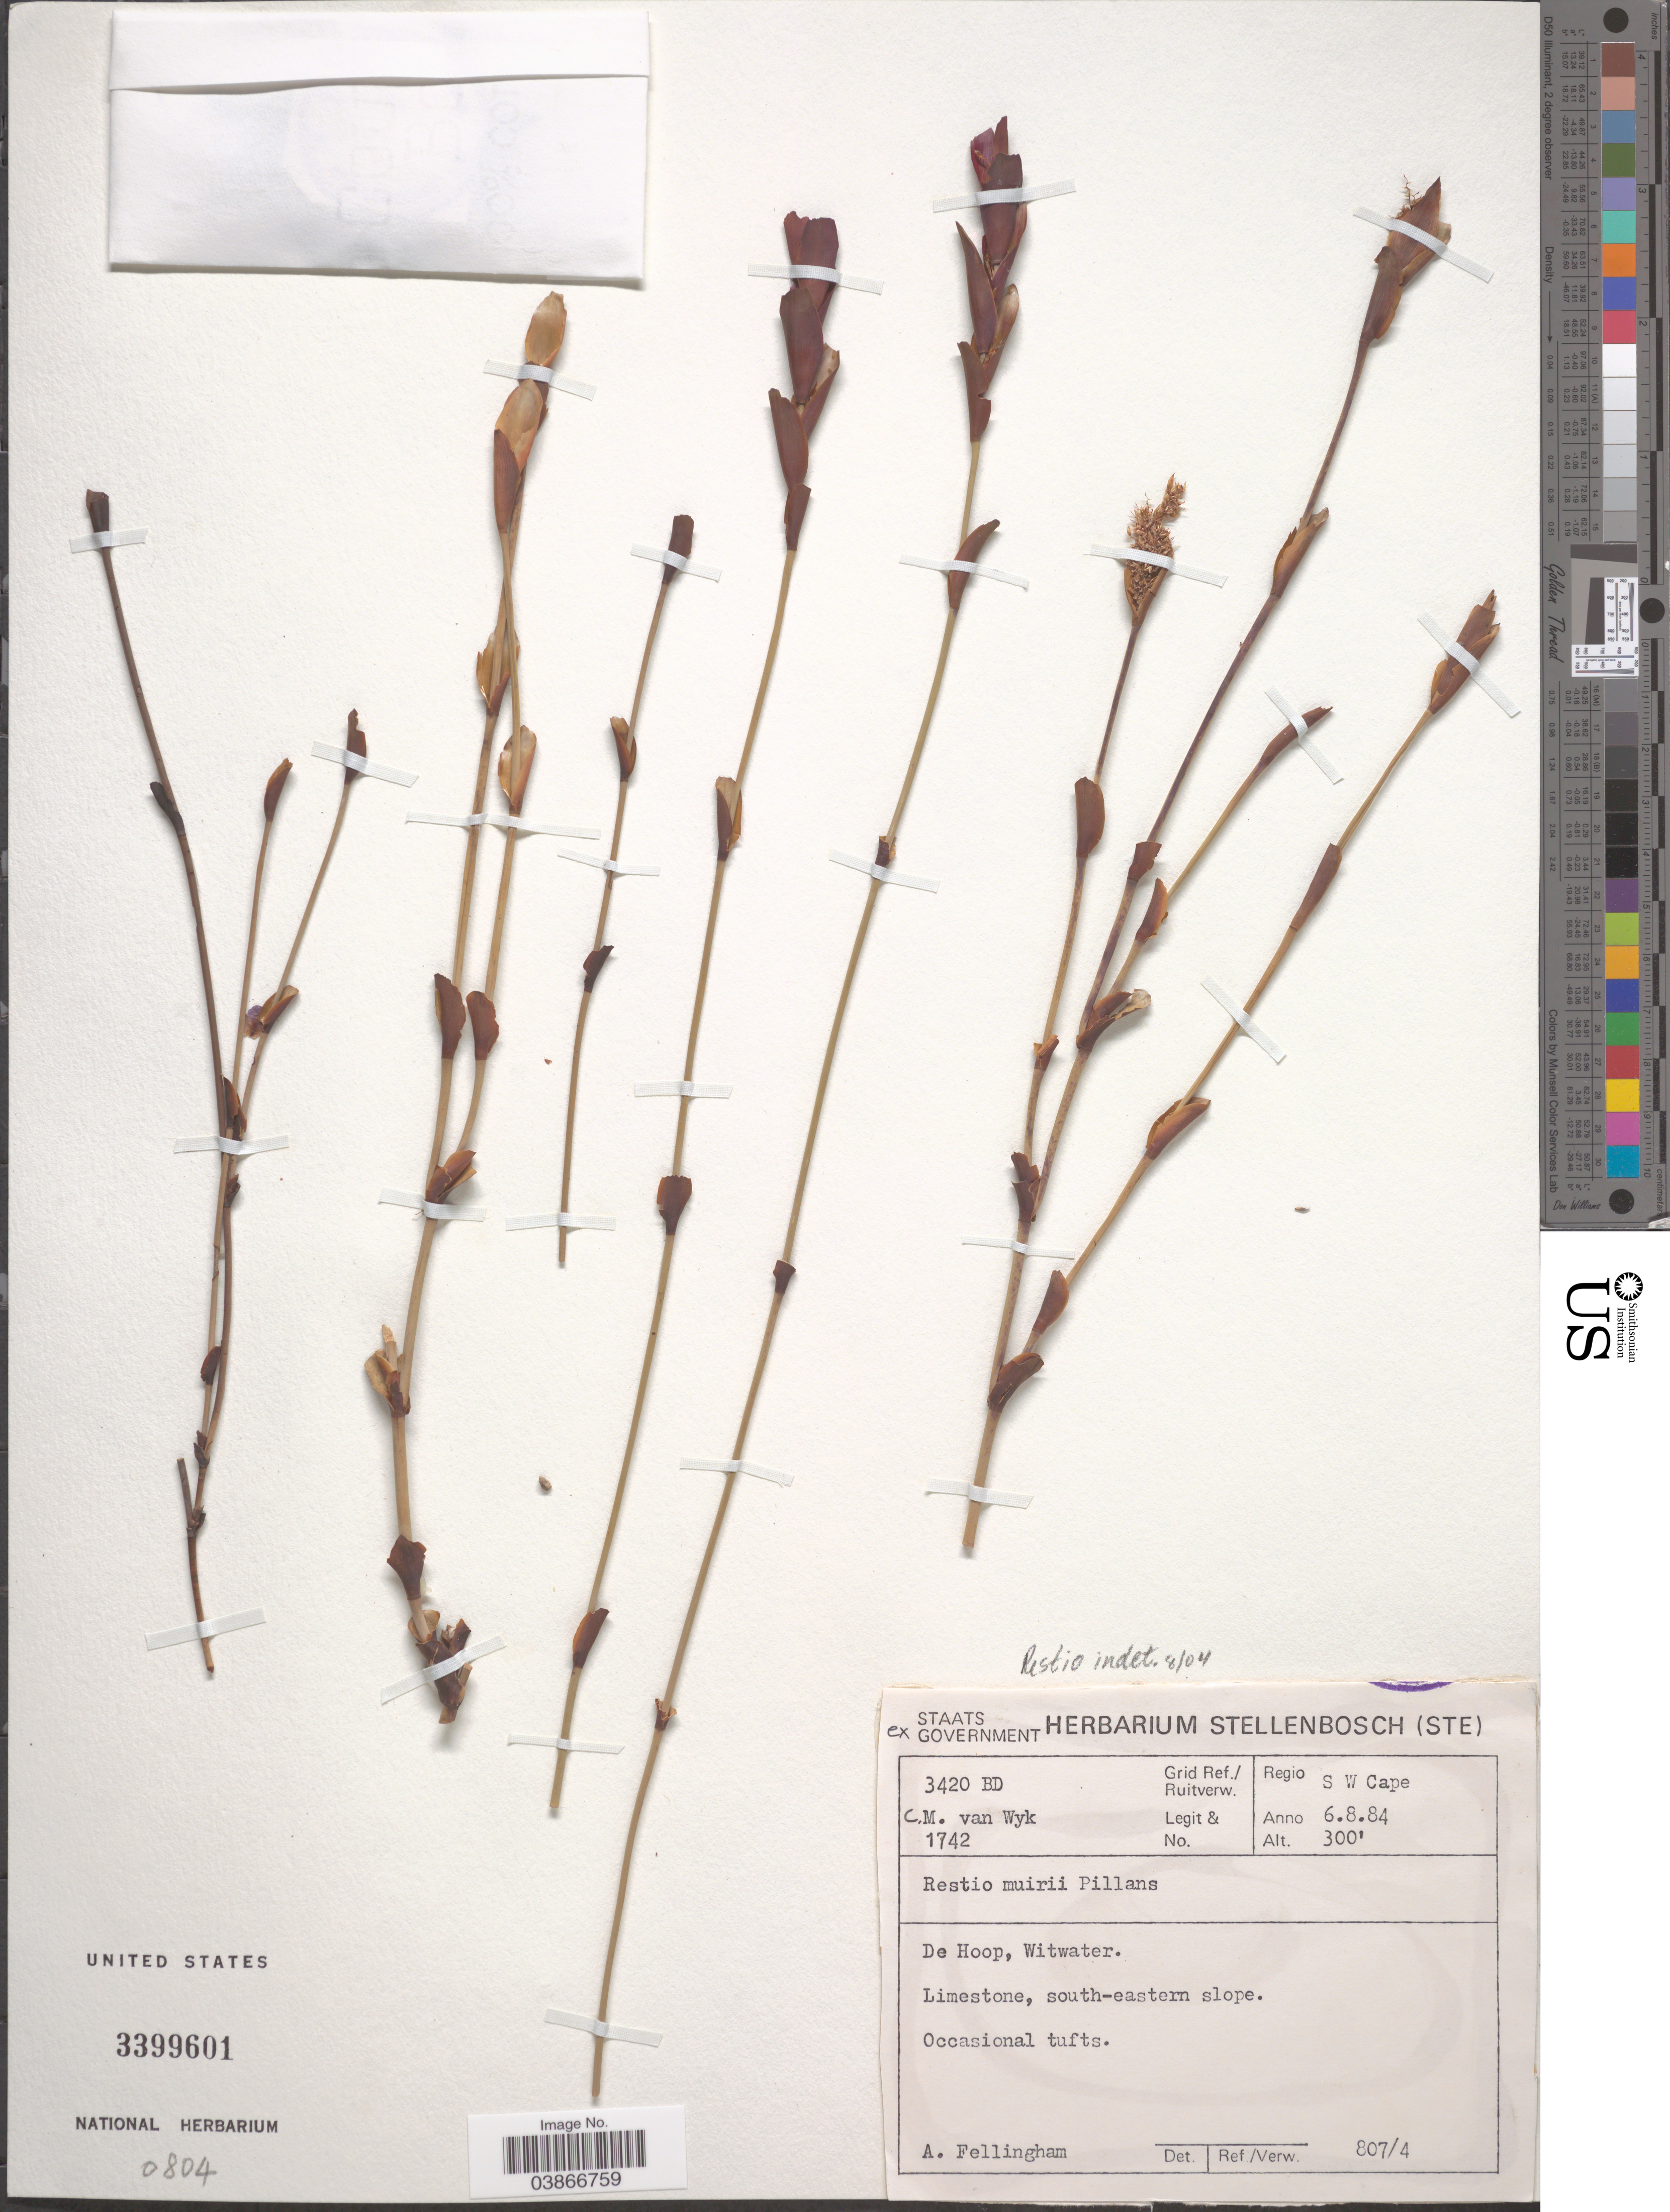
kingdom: Plantae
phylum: Tracheophyta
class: Liliopsida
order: Poales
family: Restionaceae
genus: Restio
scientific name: Restio sp.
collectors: C. Van Wyk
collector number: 1742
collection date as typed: Transcribed d/m/y: 6/8/84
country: South Africa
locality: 3420 BD Grid Ref./Ruitverw. Regio S W Cape. De Hoop, Witwater.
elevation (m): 91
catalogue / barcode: US 3399601